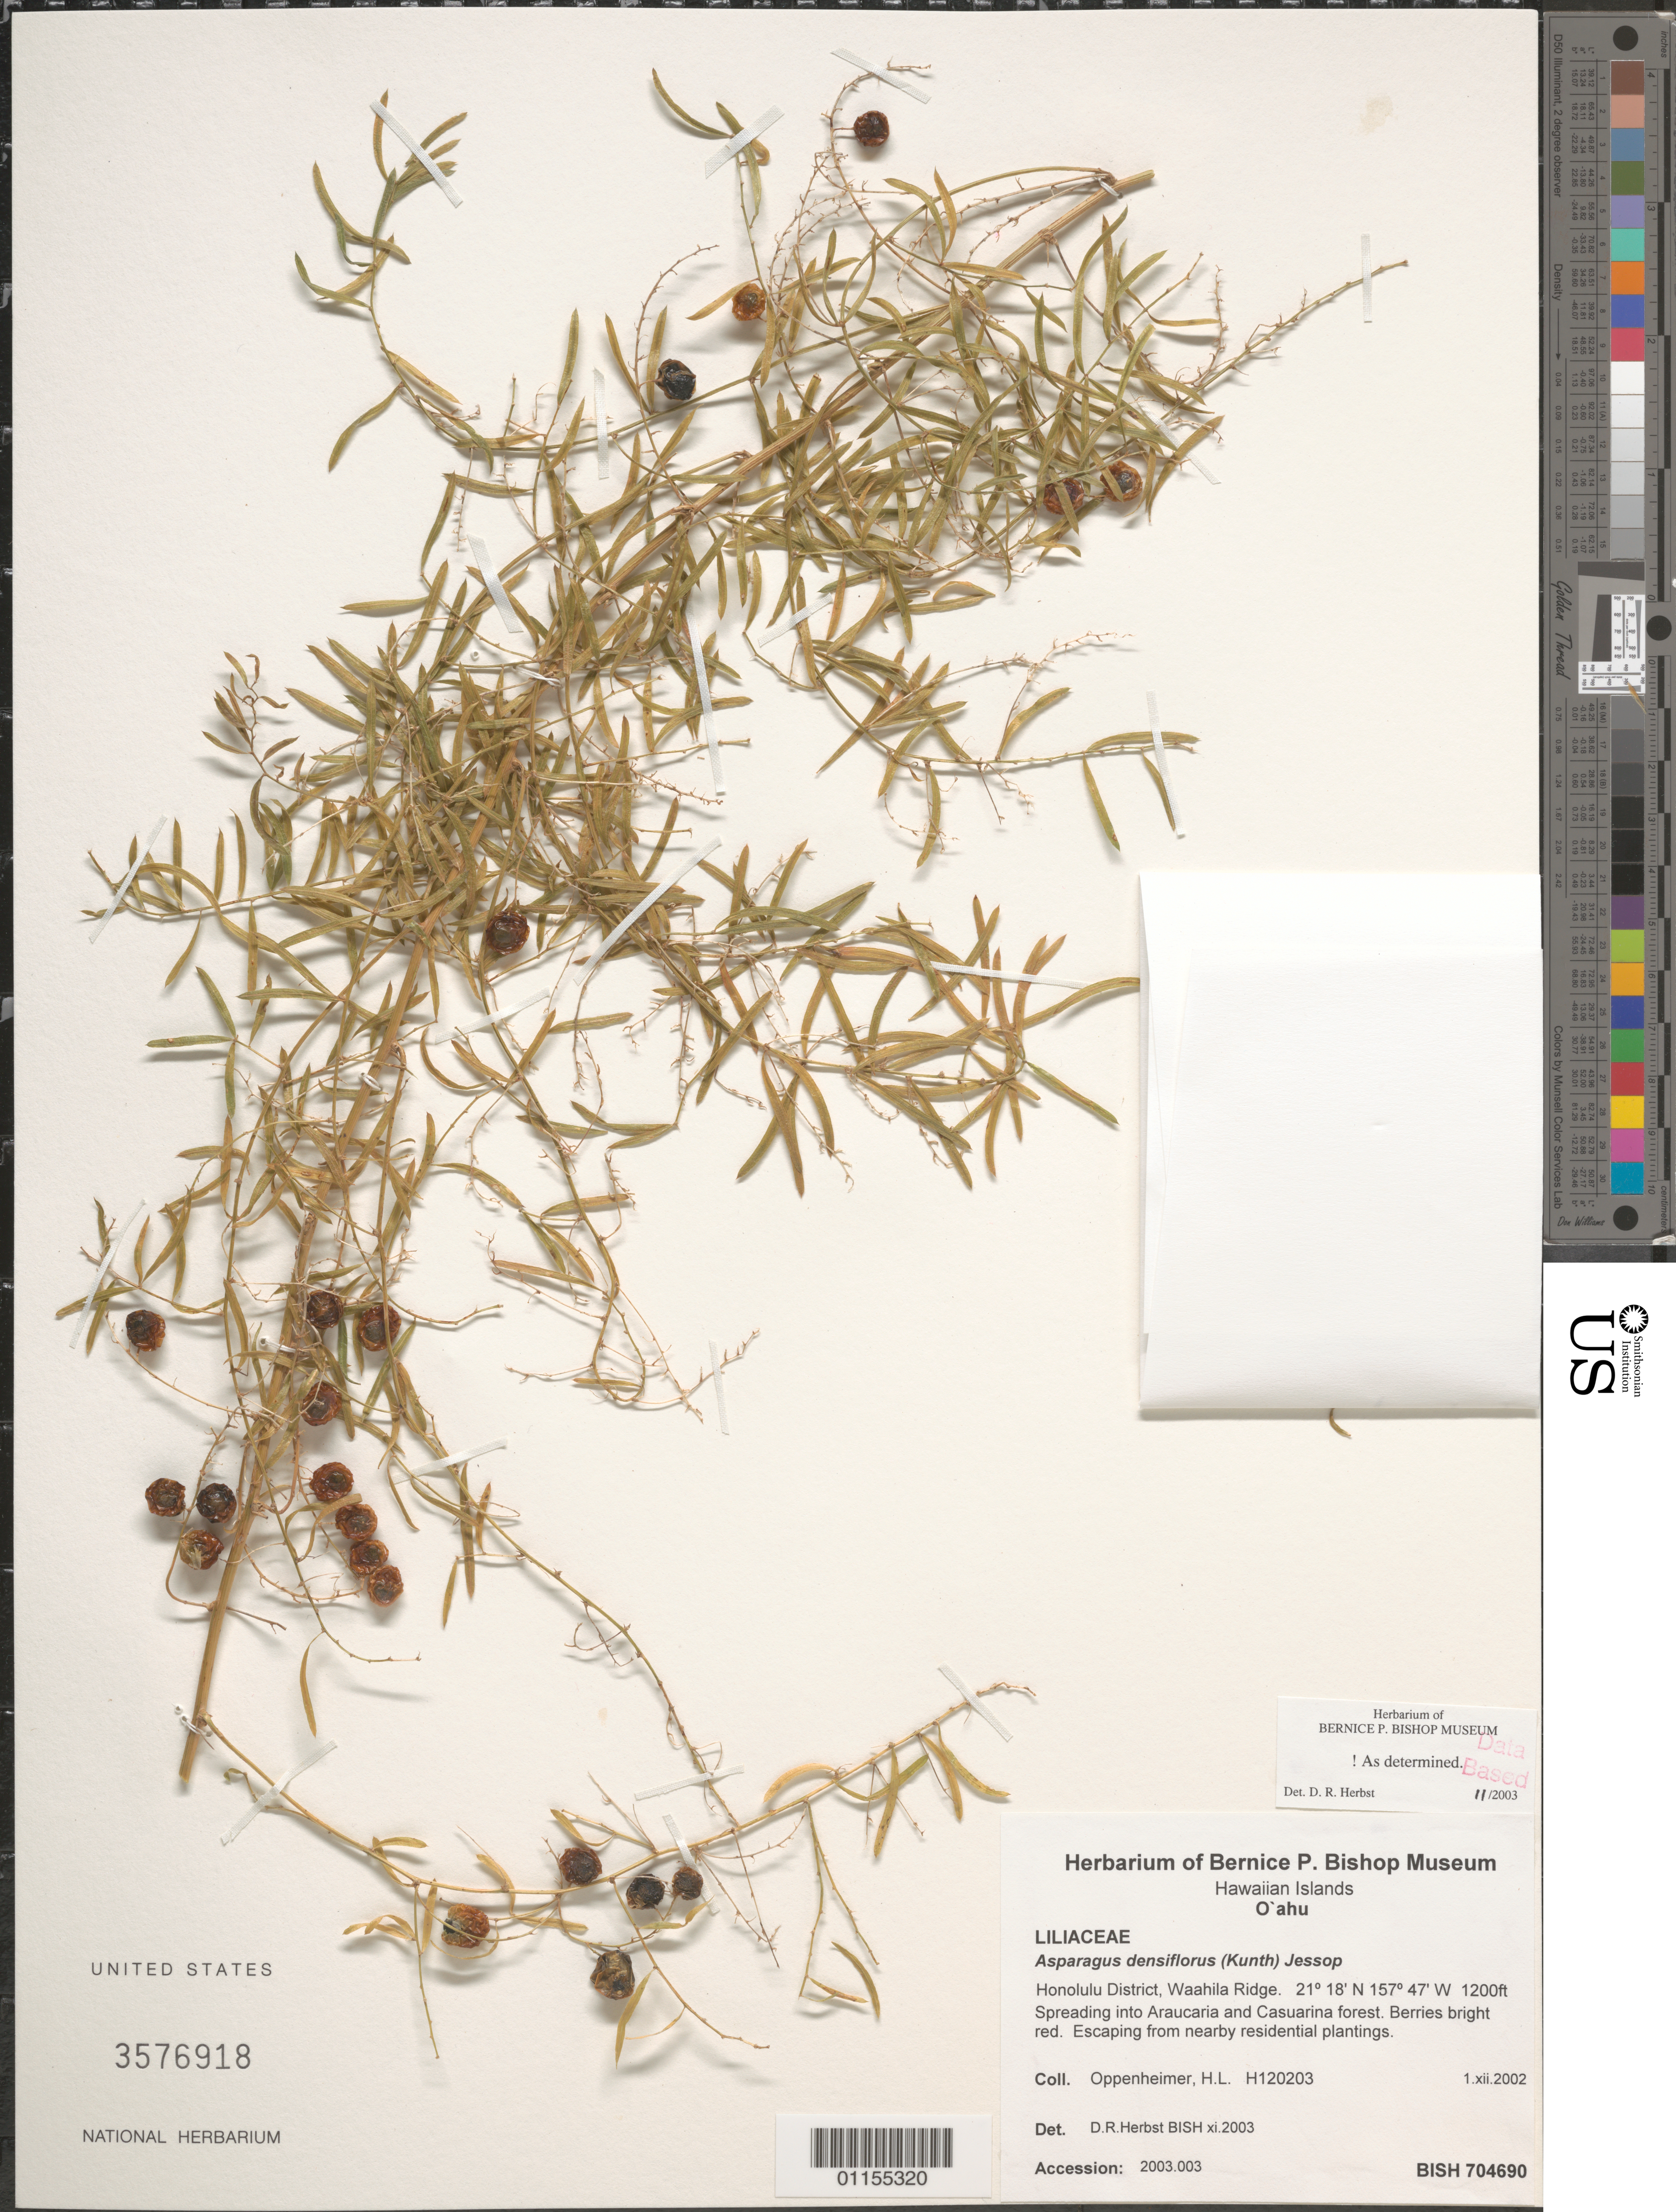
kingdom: Plantae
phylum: Tracheophyta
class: Liliopsida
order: Asparagales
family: Asparagaceae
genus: Asparagus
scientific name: Asparagus aethiopicus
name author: L.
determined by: Wagner, W. L., (BOT), Smithsonian Institution - National Museum of Natural History (UNITED STATES)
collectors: H. L. Oppenheimer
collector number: H120203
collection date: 2002-12-01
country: United States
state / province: Hawaii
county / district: Honolulu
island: Oahu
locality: Honolulu District, Waahile Ridge.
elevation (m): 366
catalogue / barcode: US 3576918